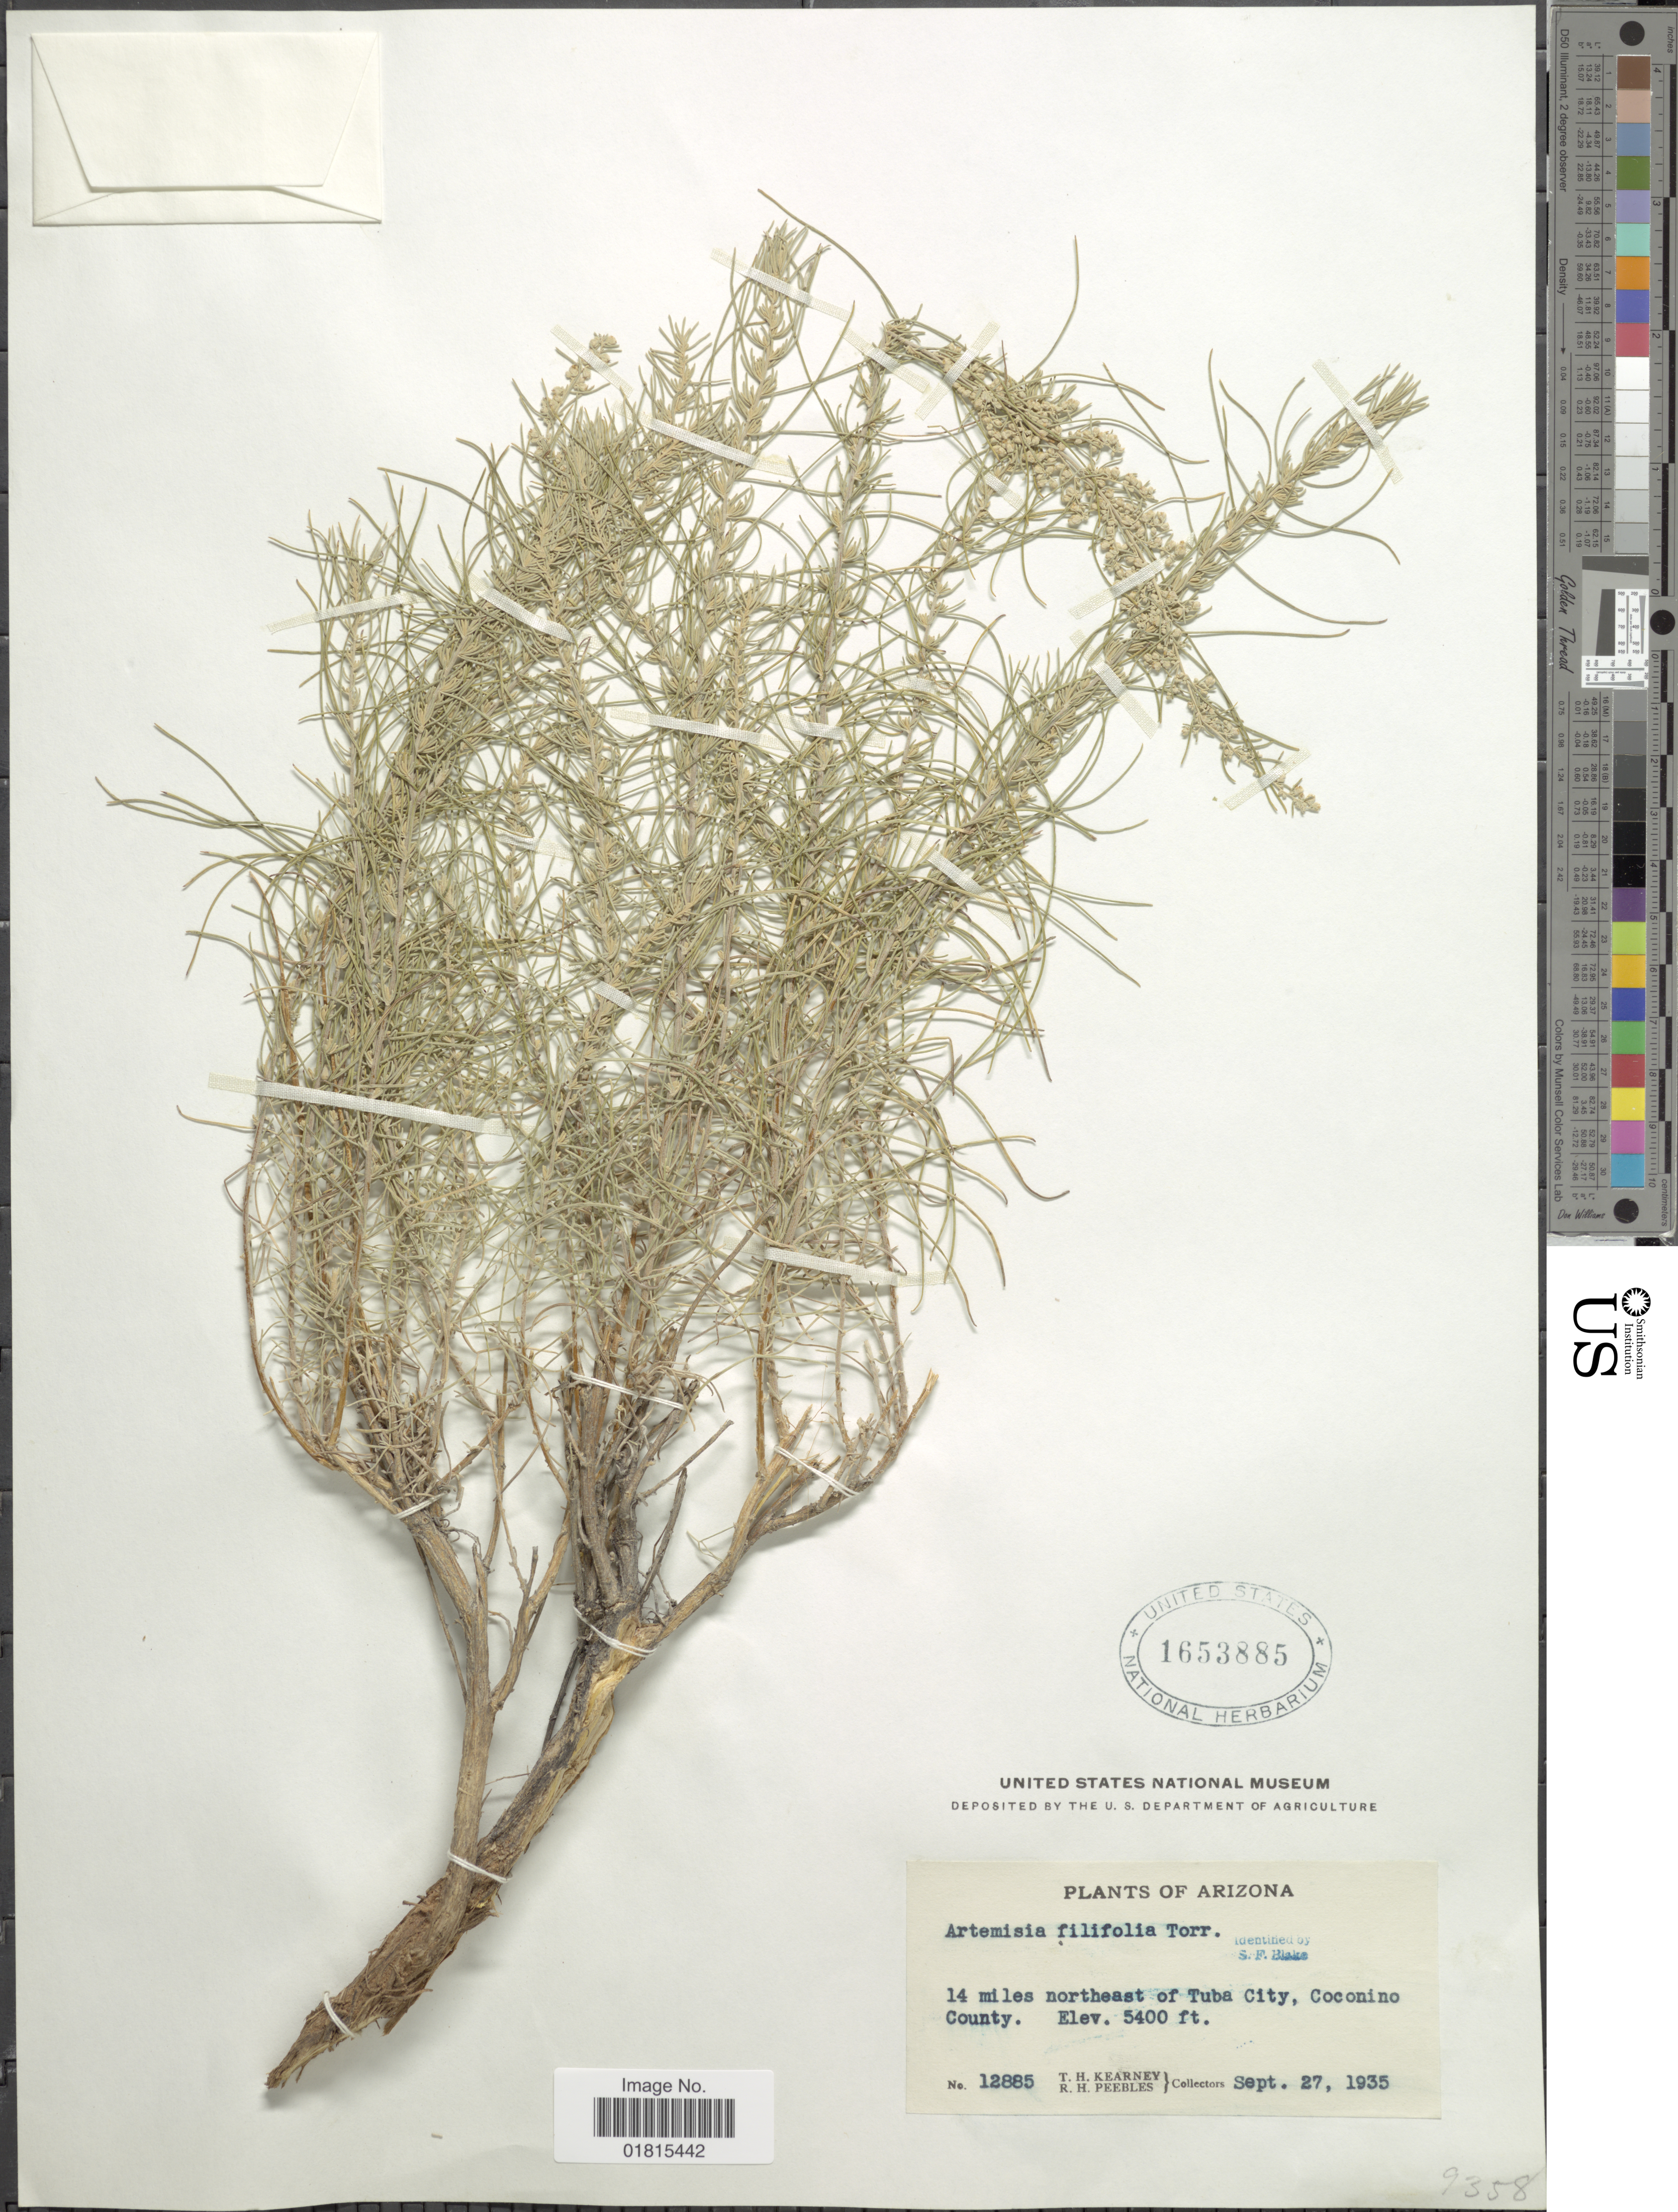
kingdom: Plantae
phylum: Tracheophyta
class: Magnoliopsida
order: Asterales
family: Asteraceae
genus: Artemisia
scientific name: Artemisia filifolia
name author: Torr.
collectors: T. H. Kearney & R. H. Peebles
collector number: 12885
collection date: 1935-09-27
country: United States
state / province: Arizona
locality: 14 miles northeast of Tuba City, Coconino County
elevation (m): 1646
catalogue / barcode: US 1653885